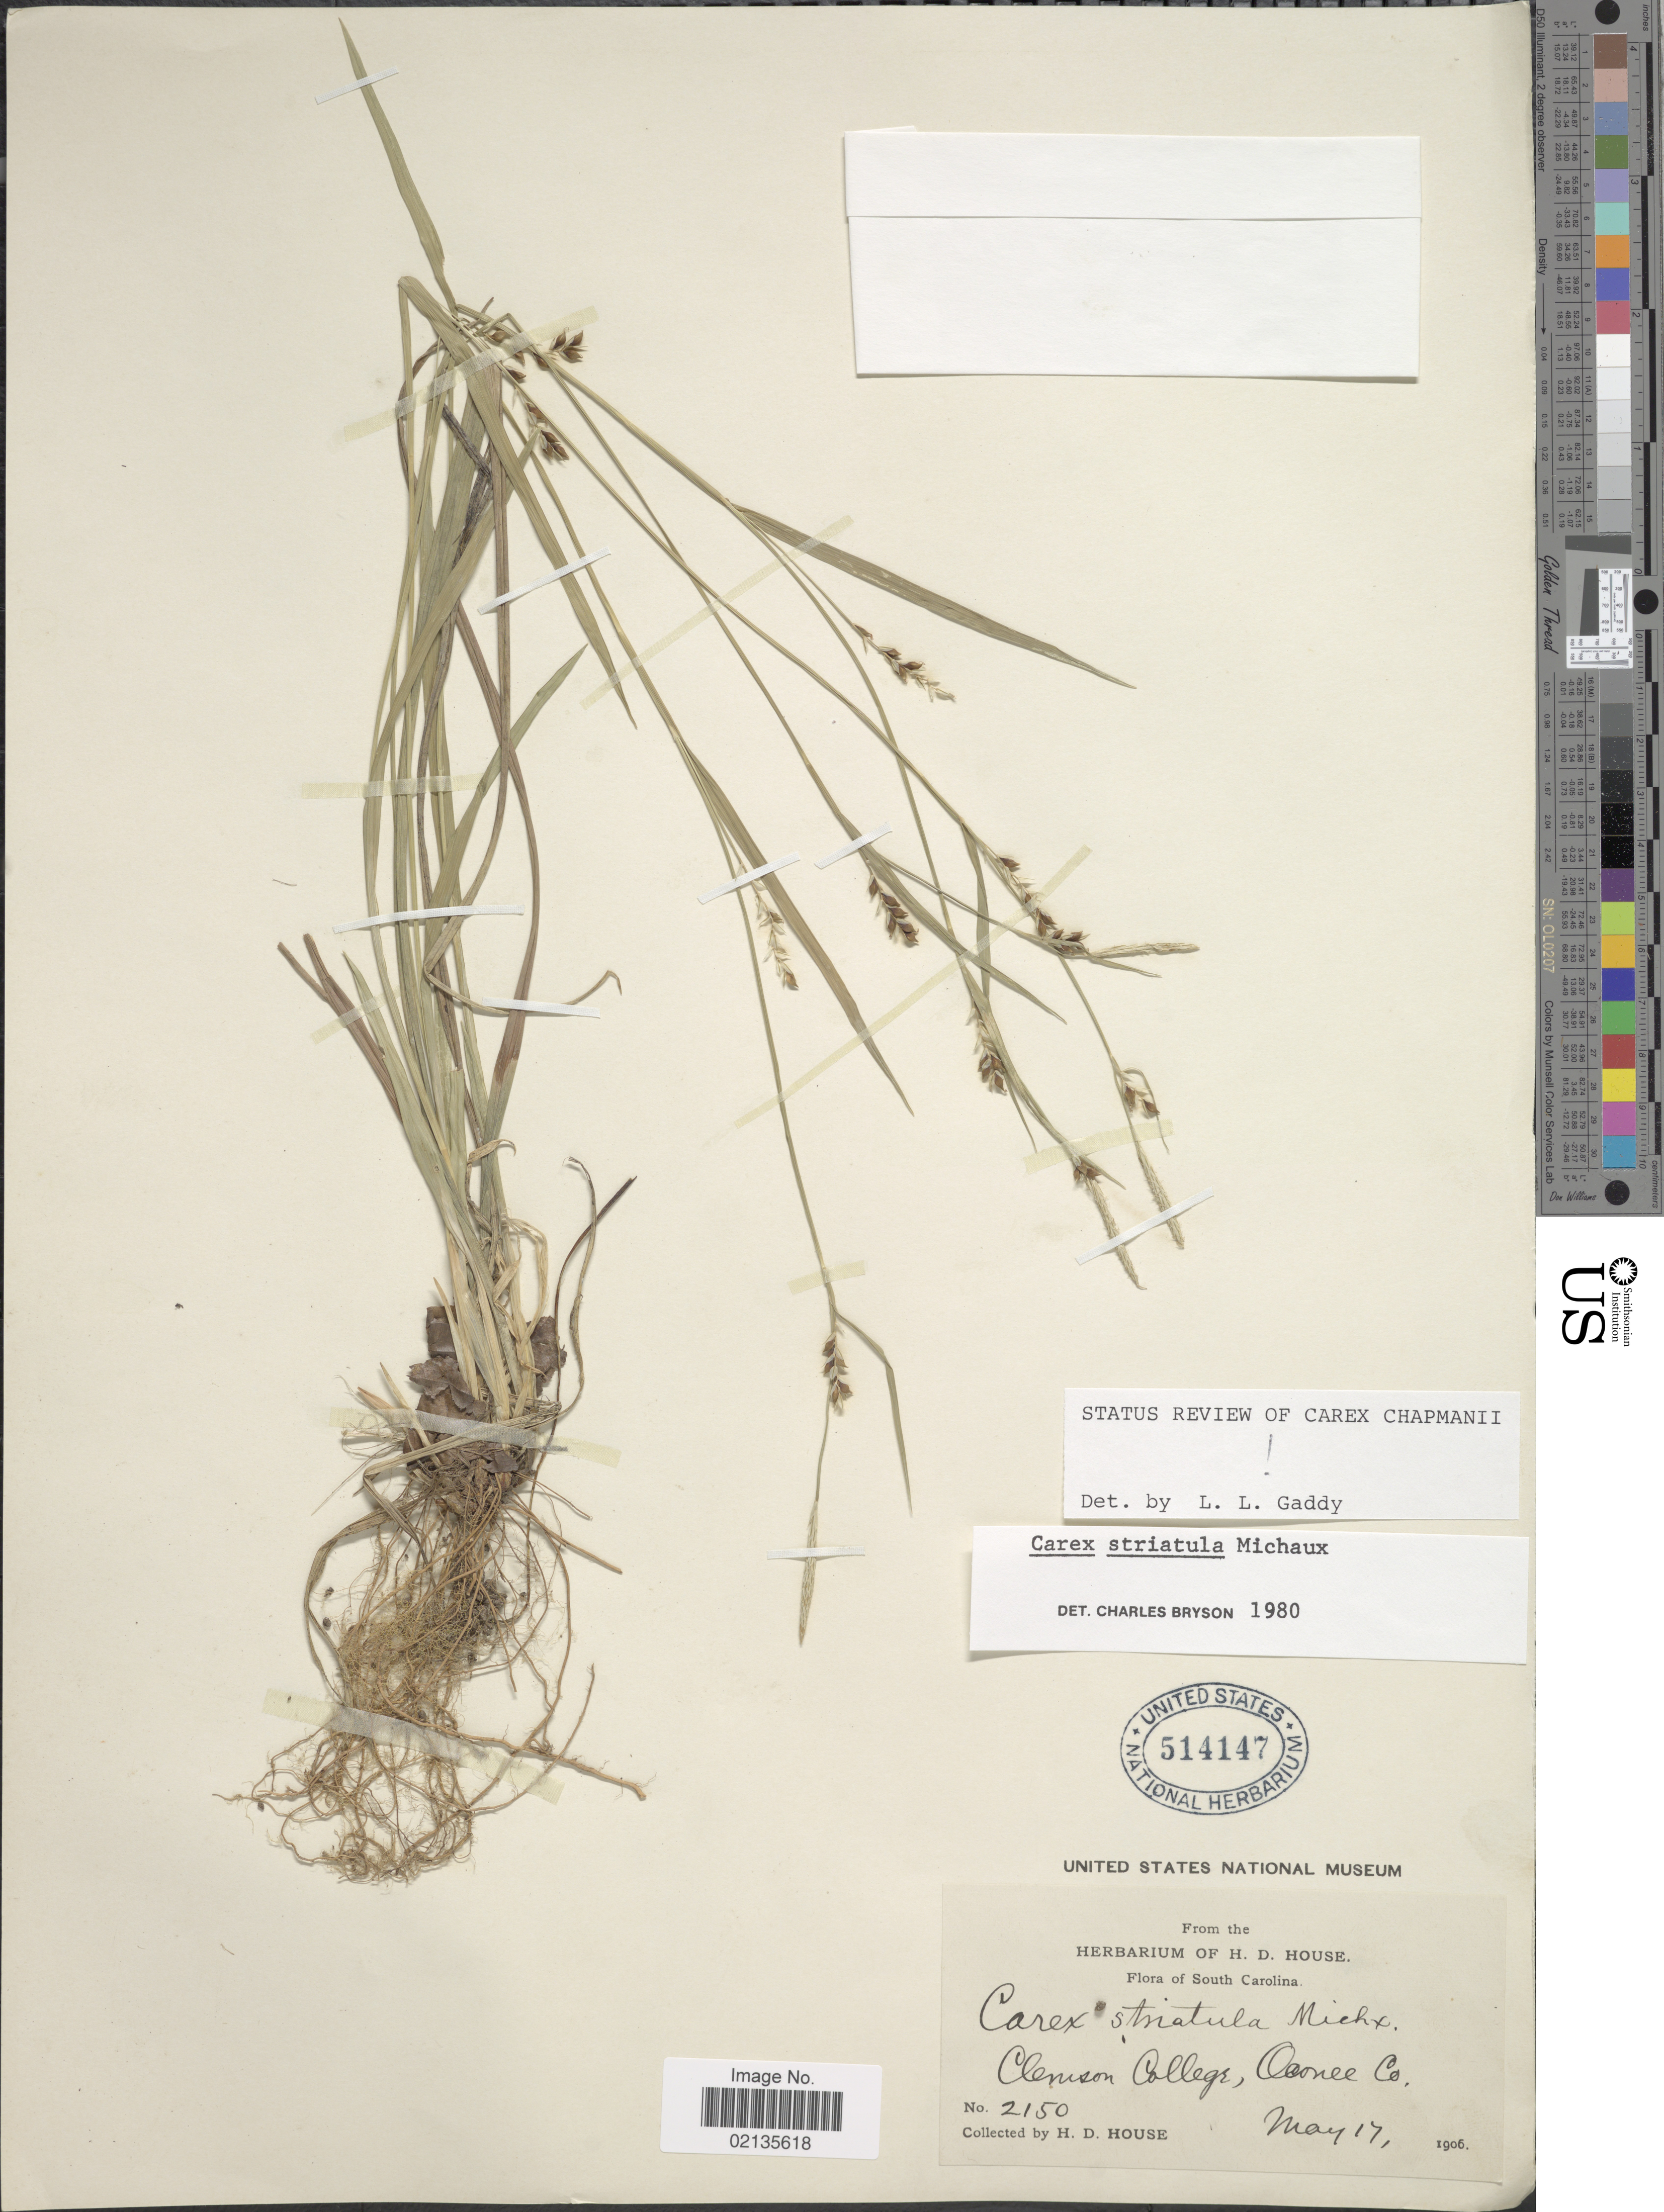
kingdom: Plantae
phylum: Tracheophyta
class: Liliopsida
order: Poales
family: Cyperaceae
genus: Carex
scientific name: Carex striatula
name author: Michx.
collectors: H. D. House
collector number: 2150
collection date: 1906-05-17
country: United States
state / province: South Carolina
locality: Clemson College, Oconee Co.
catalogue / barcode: US 514147